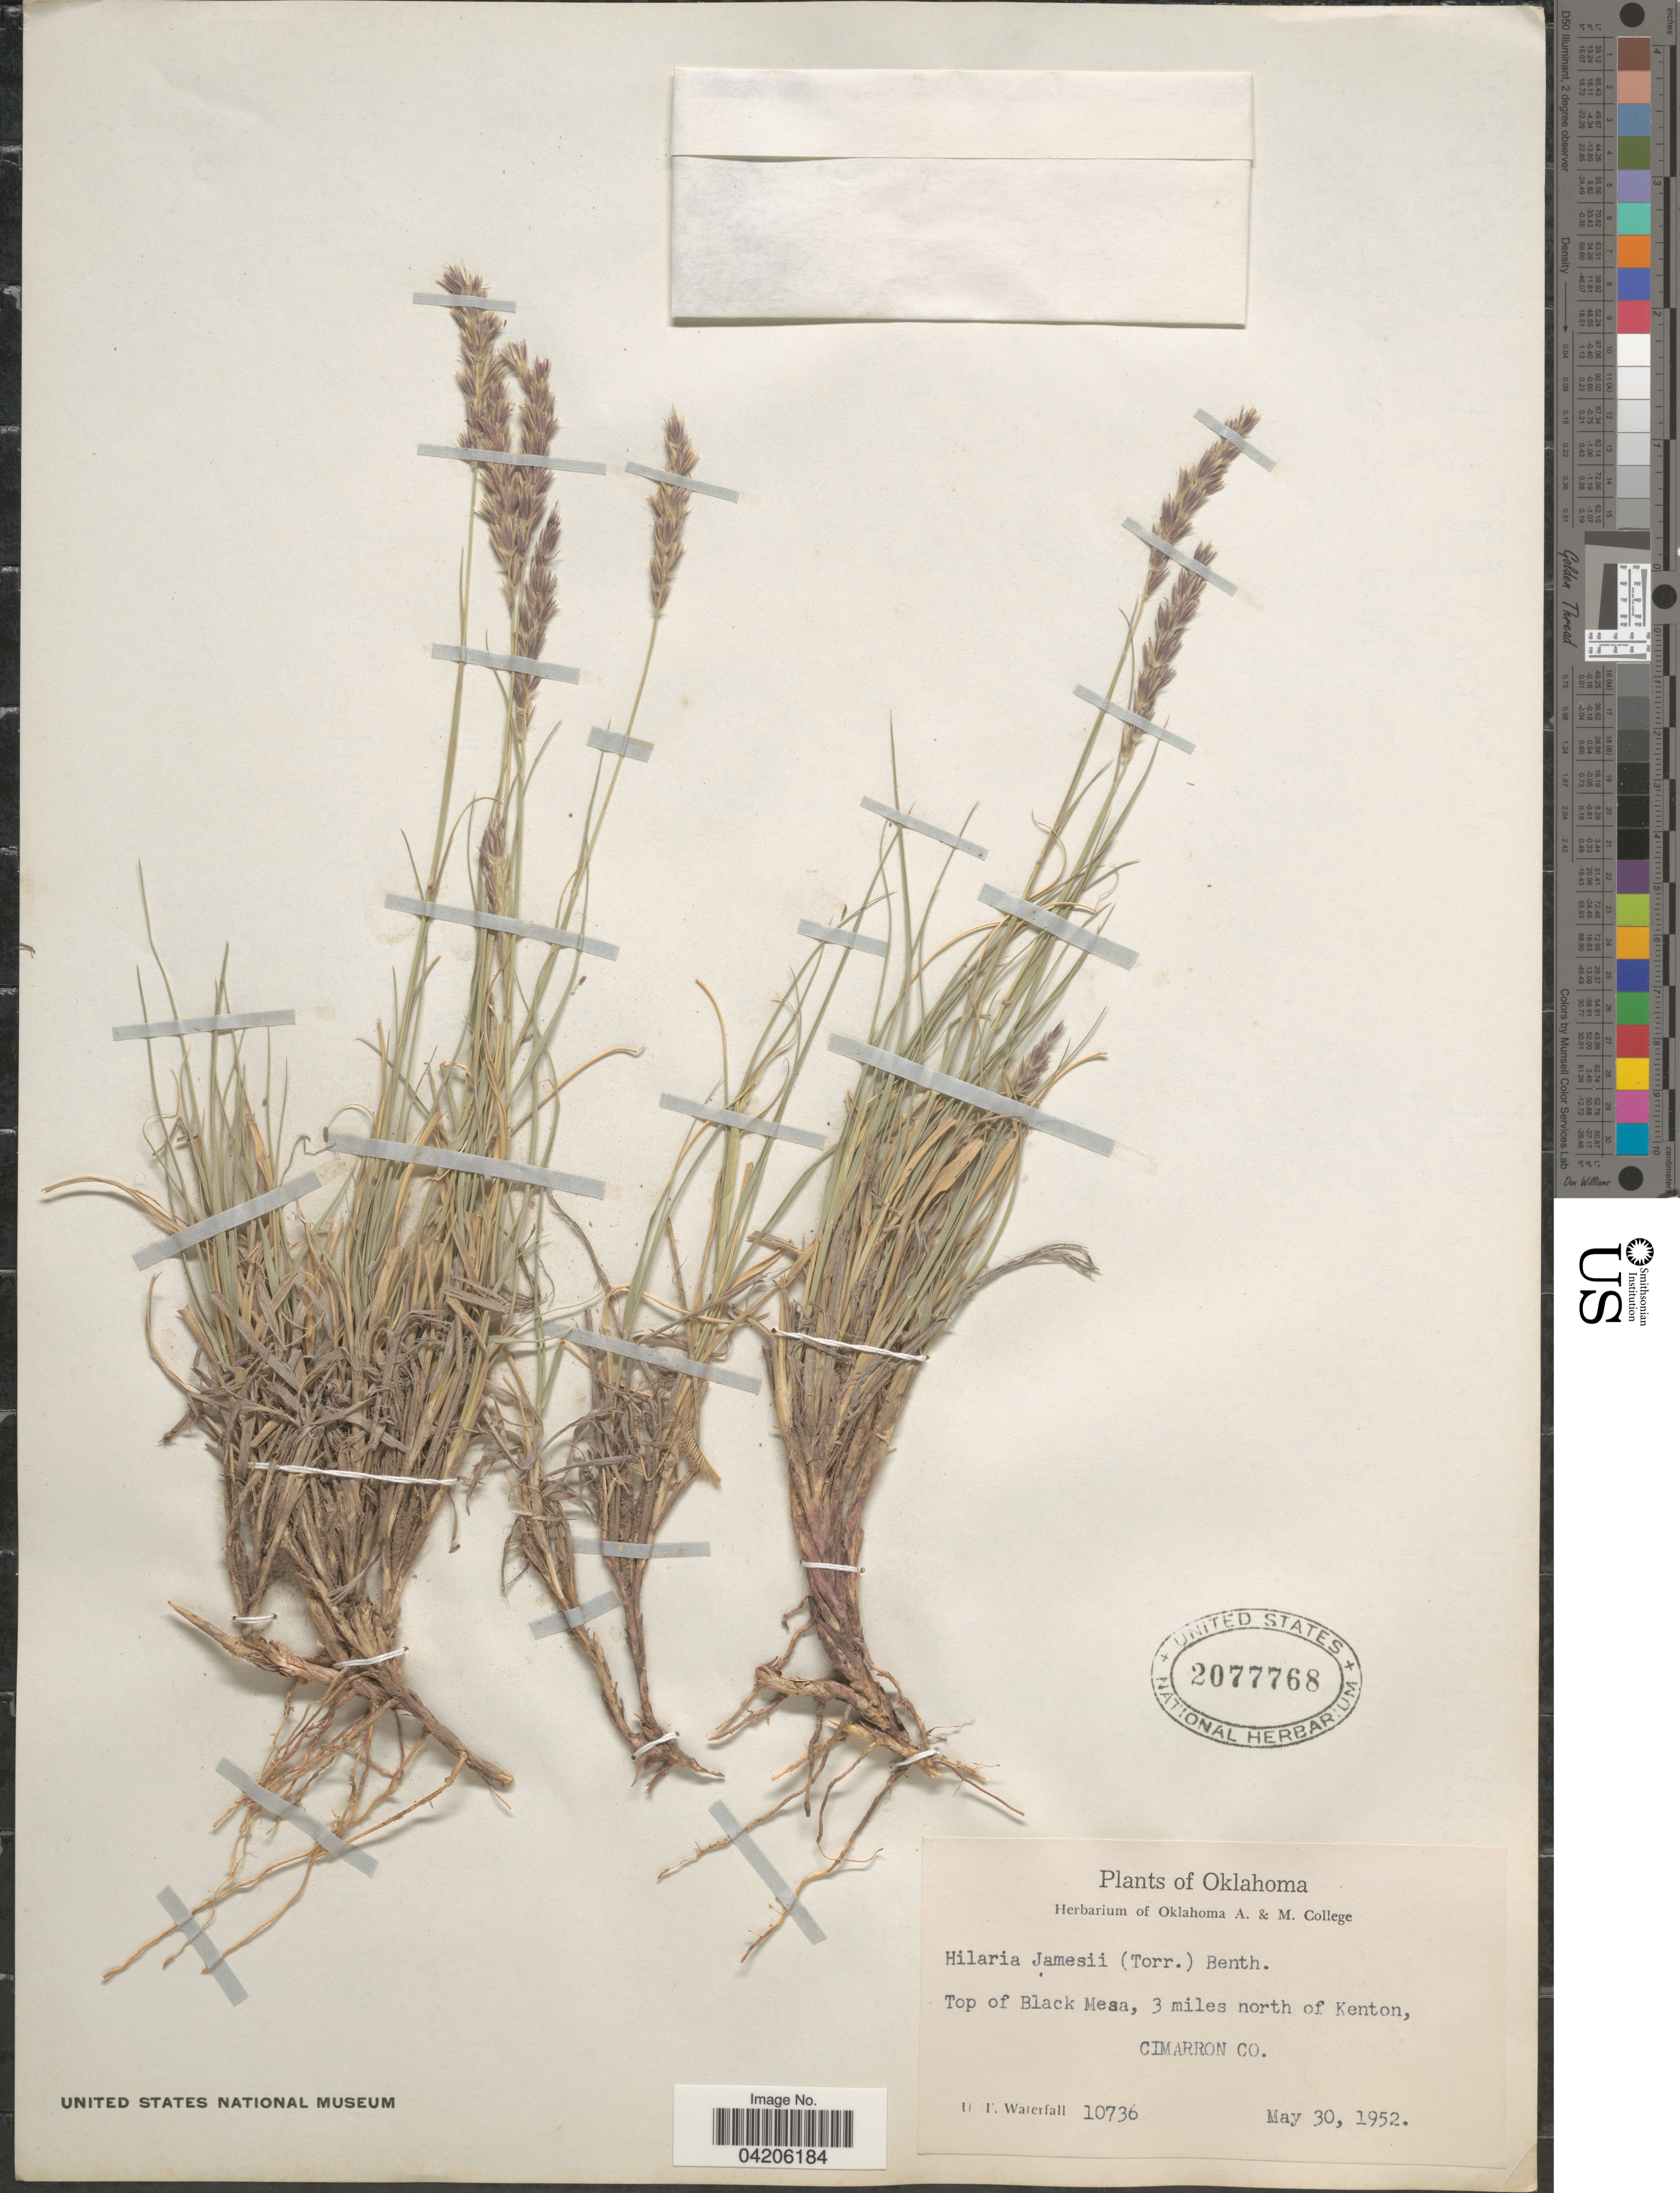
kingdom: Plantae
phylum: Tracheophyta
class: Liliopsida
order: Poales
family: Poaceae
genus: Hilaria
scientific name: Hilaria jamesii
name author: (Torr.) Benth.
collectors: U. T. Waterfall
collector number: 10736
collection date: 1952-05-30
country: United States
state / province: Oklahoma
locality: Top of Black Mesa, 3 miles north of Kenton, Cimarron Co.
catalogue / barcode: US 2077768